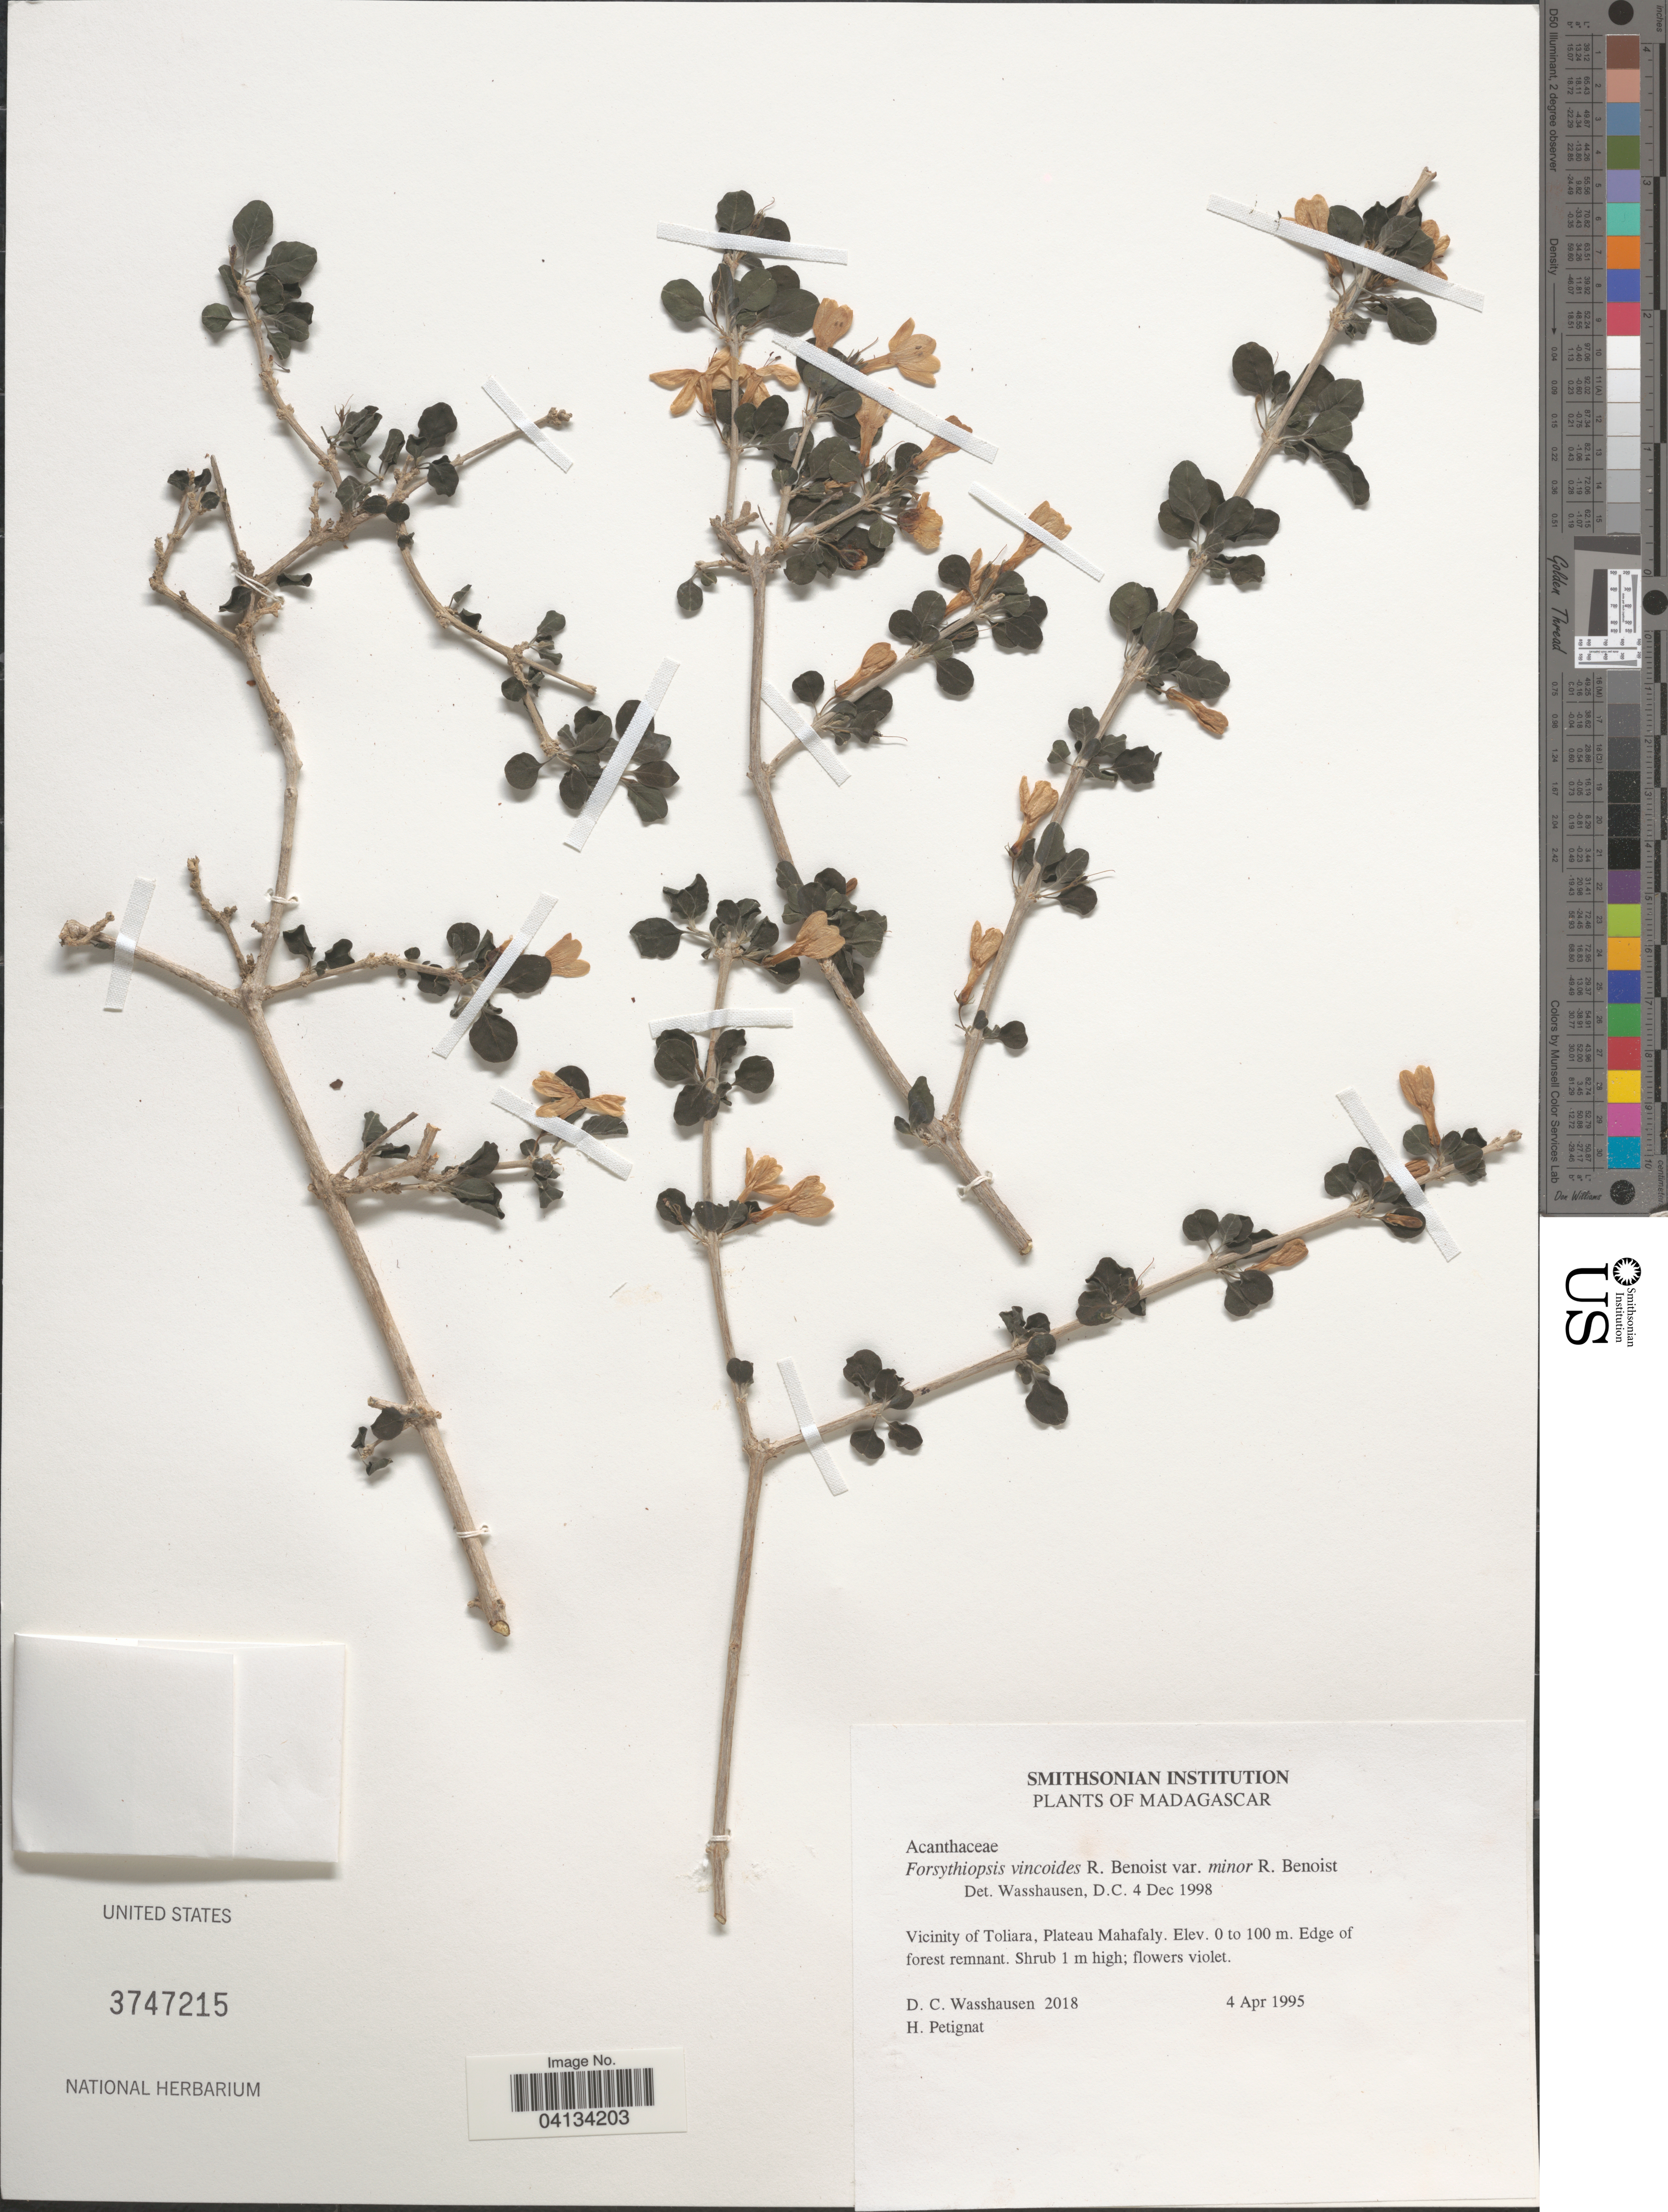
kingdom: Plantae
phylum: Tracheophyta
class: Magnoliopsida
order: Lamiales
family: Acanthaceae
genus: Forsythiopsis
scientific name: Forsythiopsis vincoides var. minor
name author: (Benoist) Benoist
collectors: D. C. Wasshausen & H. Petignat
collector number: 2018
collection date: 1995-04-04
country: Madagascar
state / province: Atsimo-Andrefana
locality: Vicinity of Toliara, Plateau Mahafaly.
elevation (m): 0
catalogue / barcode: US 3747215